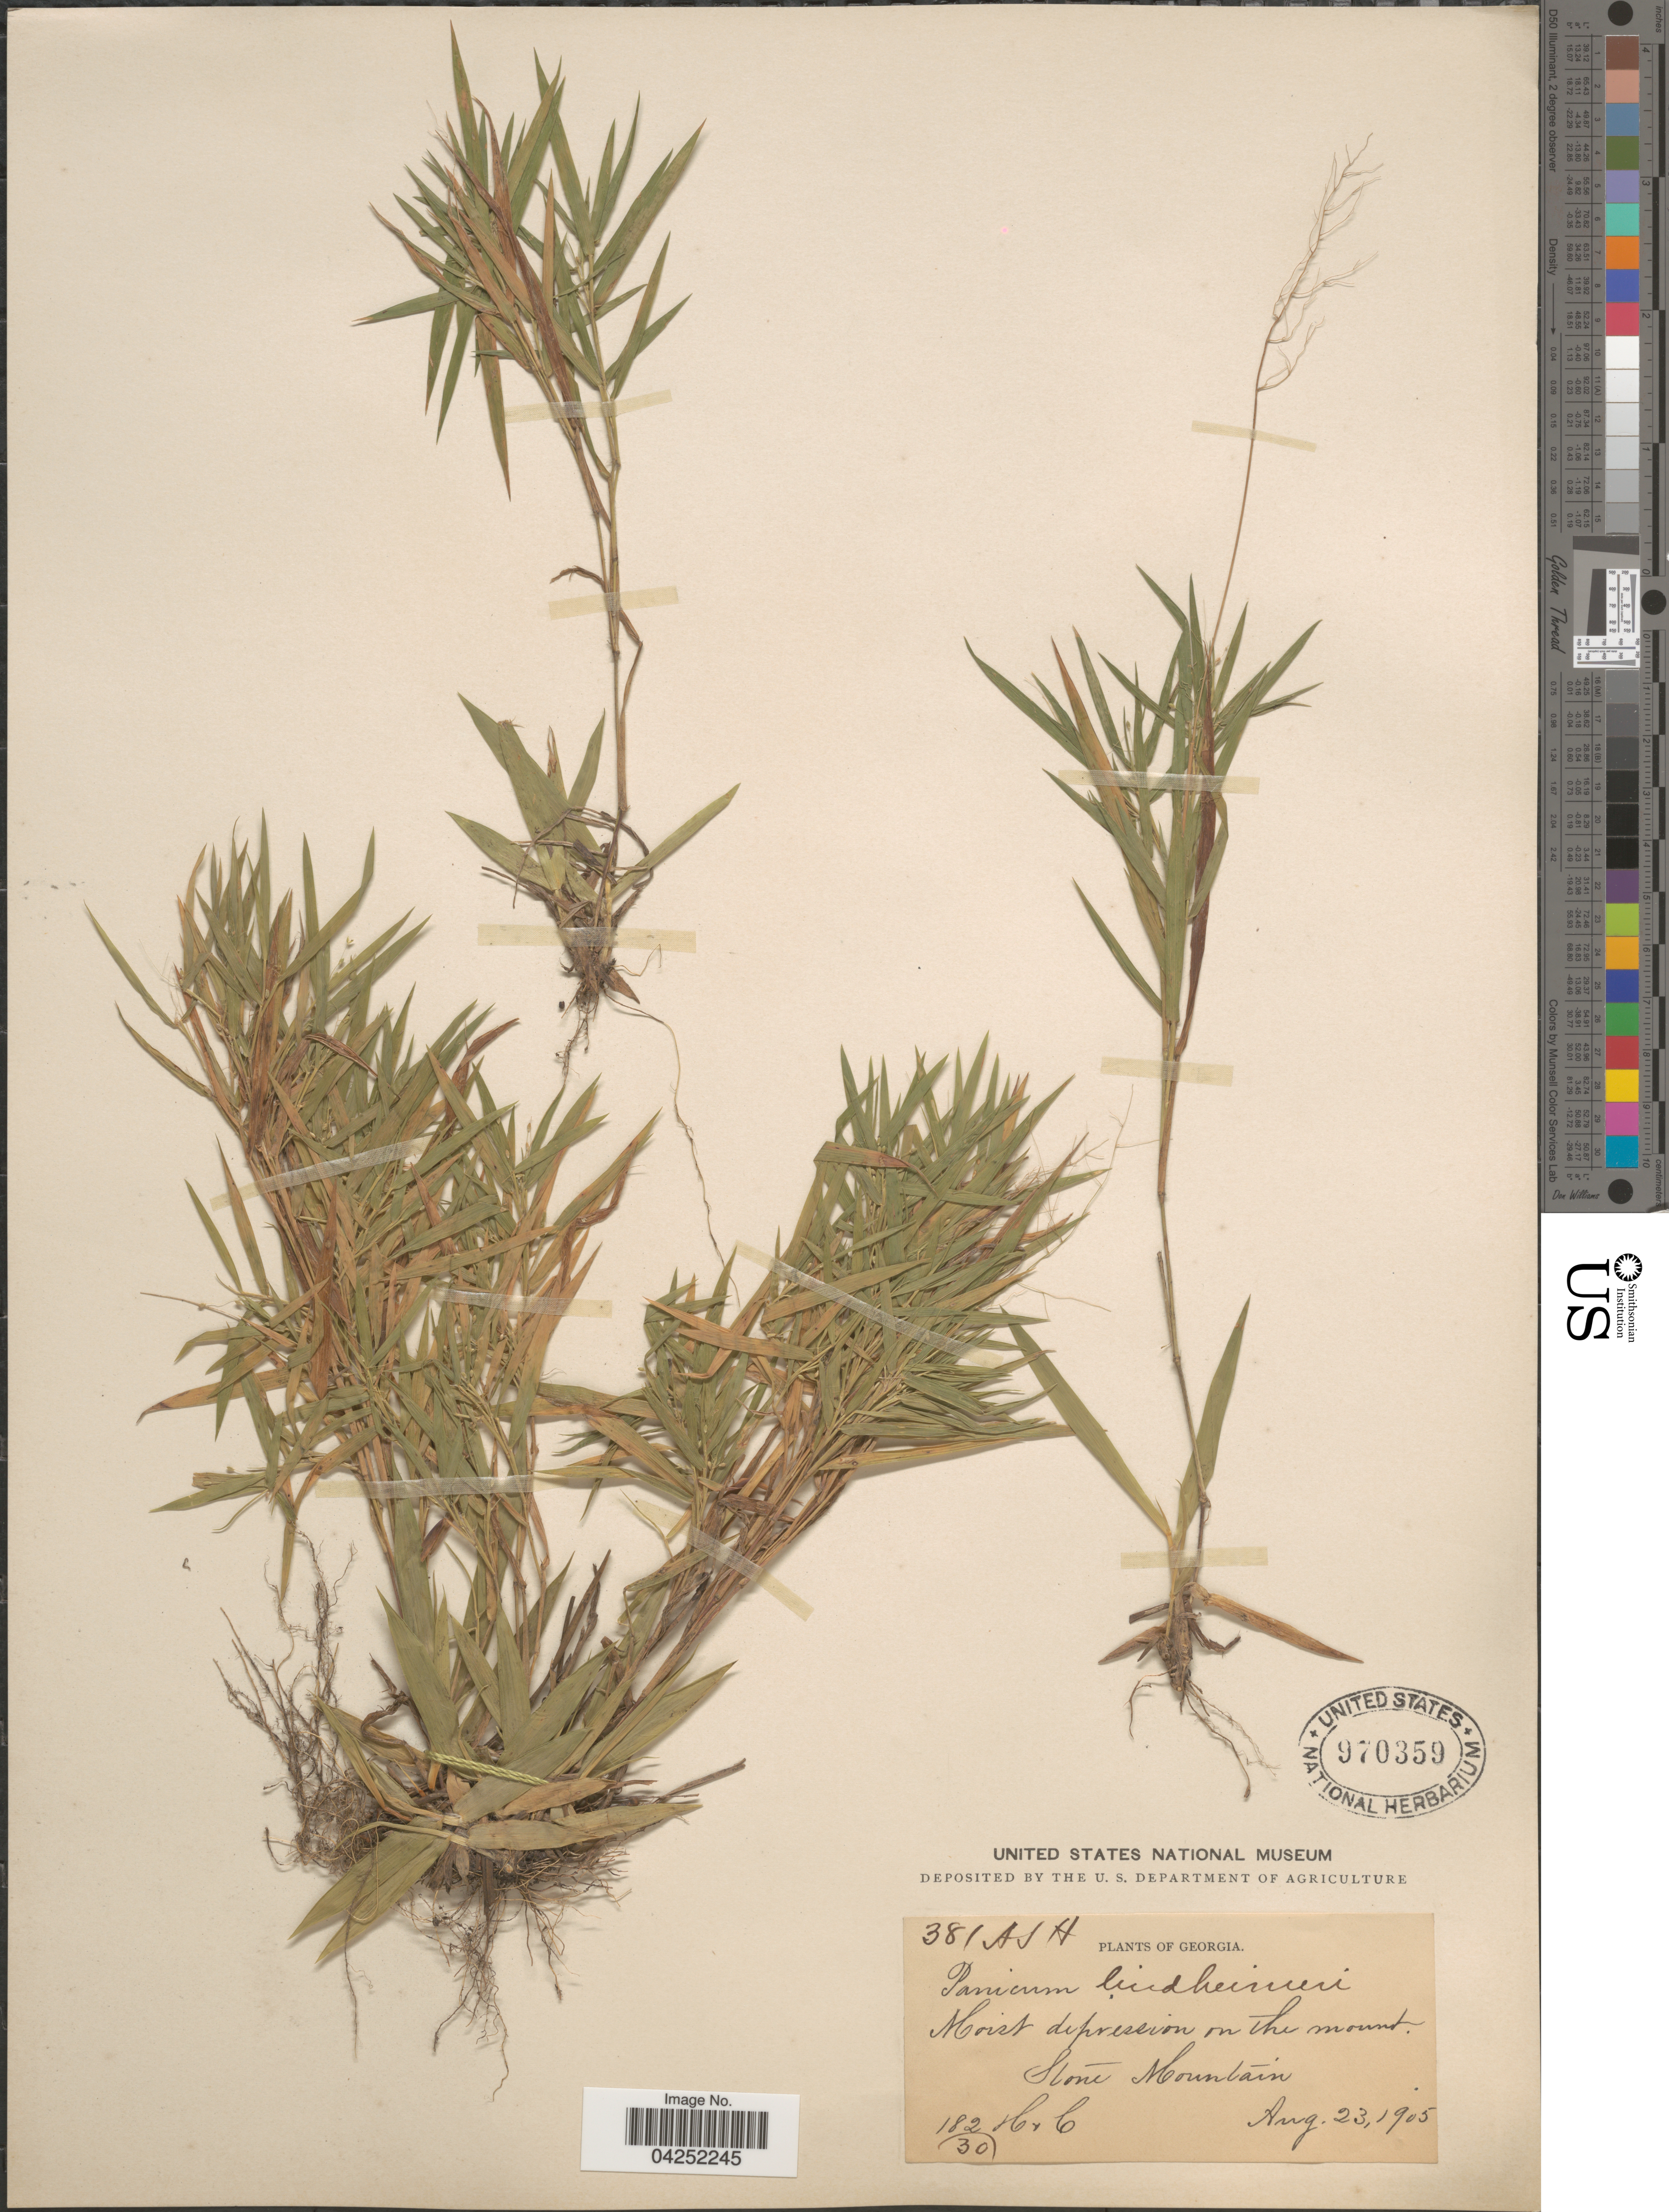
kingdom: Plantae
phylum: Tracheophyta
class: Liliopsida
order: Poales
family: Poaceae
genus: Dichanthelium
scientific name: Dichanthelium acuminatum var. lindheimeri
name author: (Nash) Gould & C.A. Clark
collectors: A. H. & H. C.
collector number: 381/182/30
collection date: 1905-08-23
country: United States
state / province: Georgia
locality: Moist depression on the mount. Stone Mountain.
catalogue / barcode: US 970359